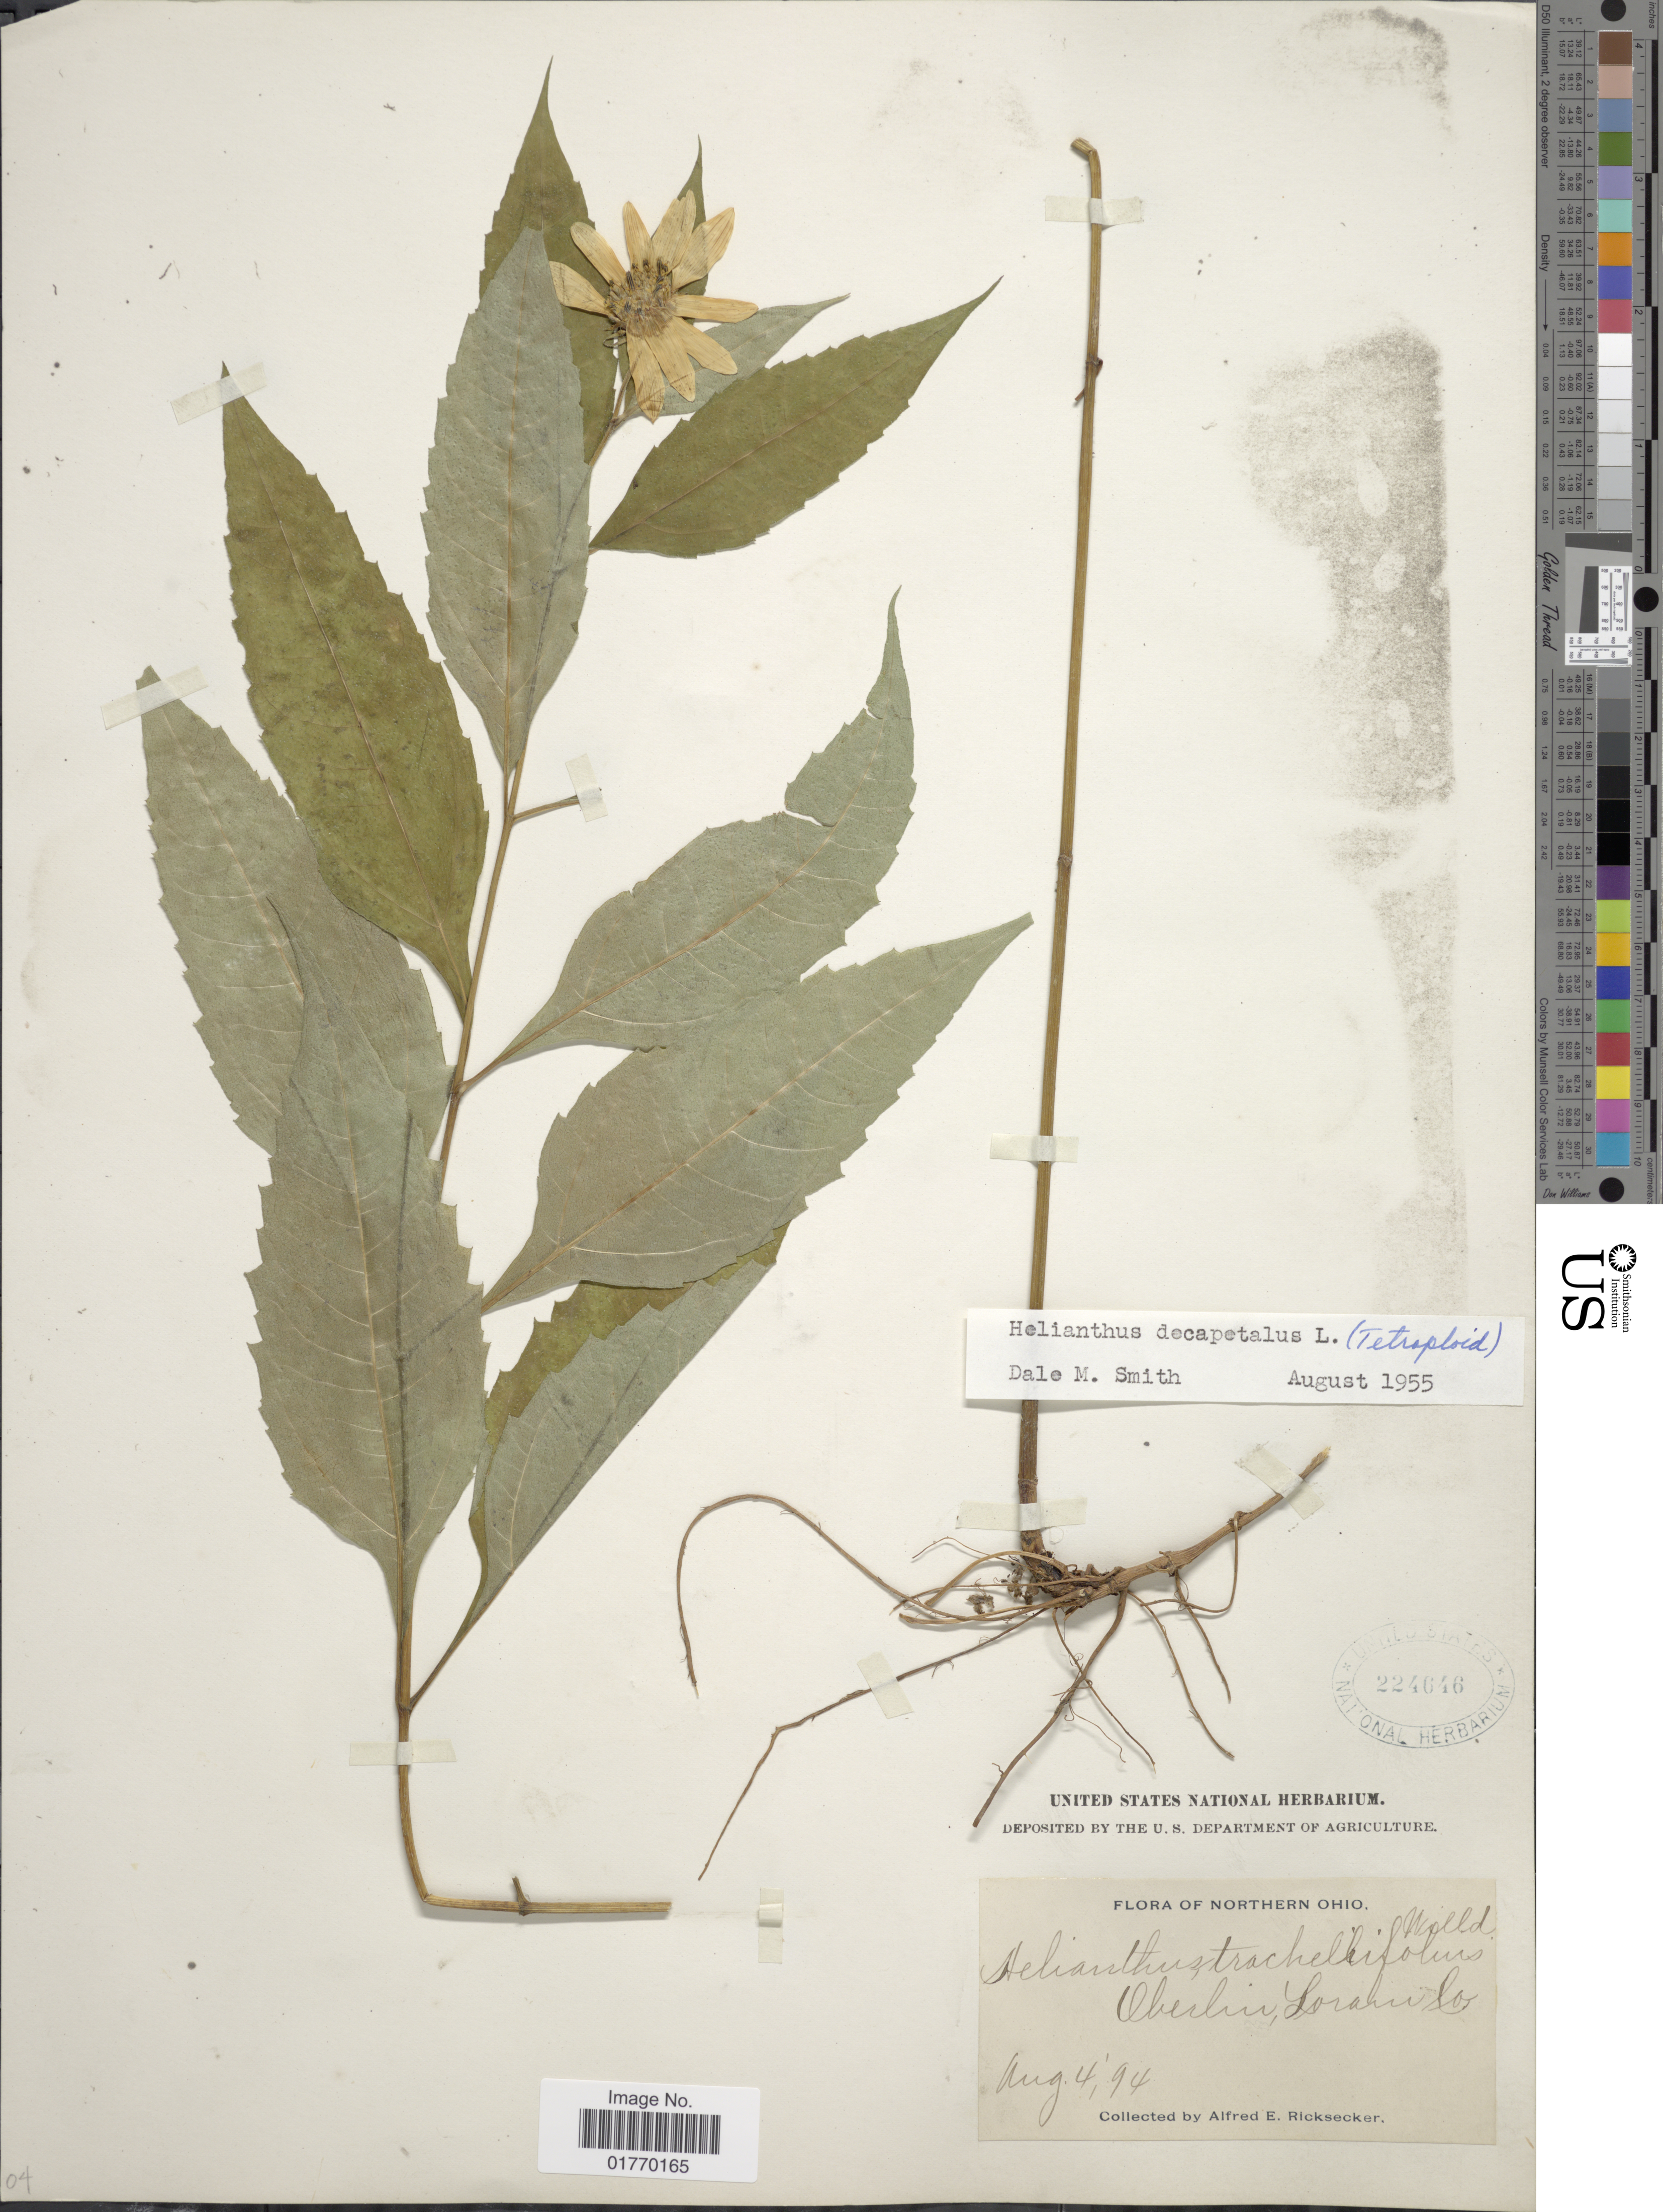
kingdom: Plantae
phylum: Tracheophyta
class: Magnoliopsida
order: Asterales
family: Asteraceae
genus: Helianthus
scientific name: Helianthus decapetalus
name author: L.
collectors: A. E. Ricksecker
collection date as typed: Transcribed d/m/y: 4/8/94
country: United States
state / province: Ohio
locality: Northern Ohio, Oberlin, Lorain Co.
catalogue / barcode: US 224046